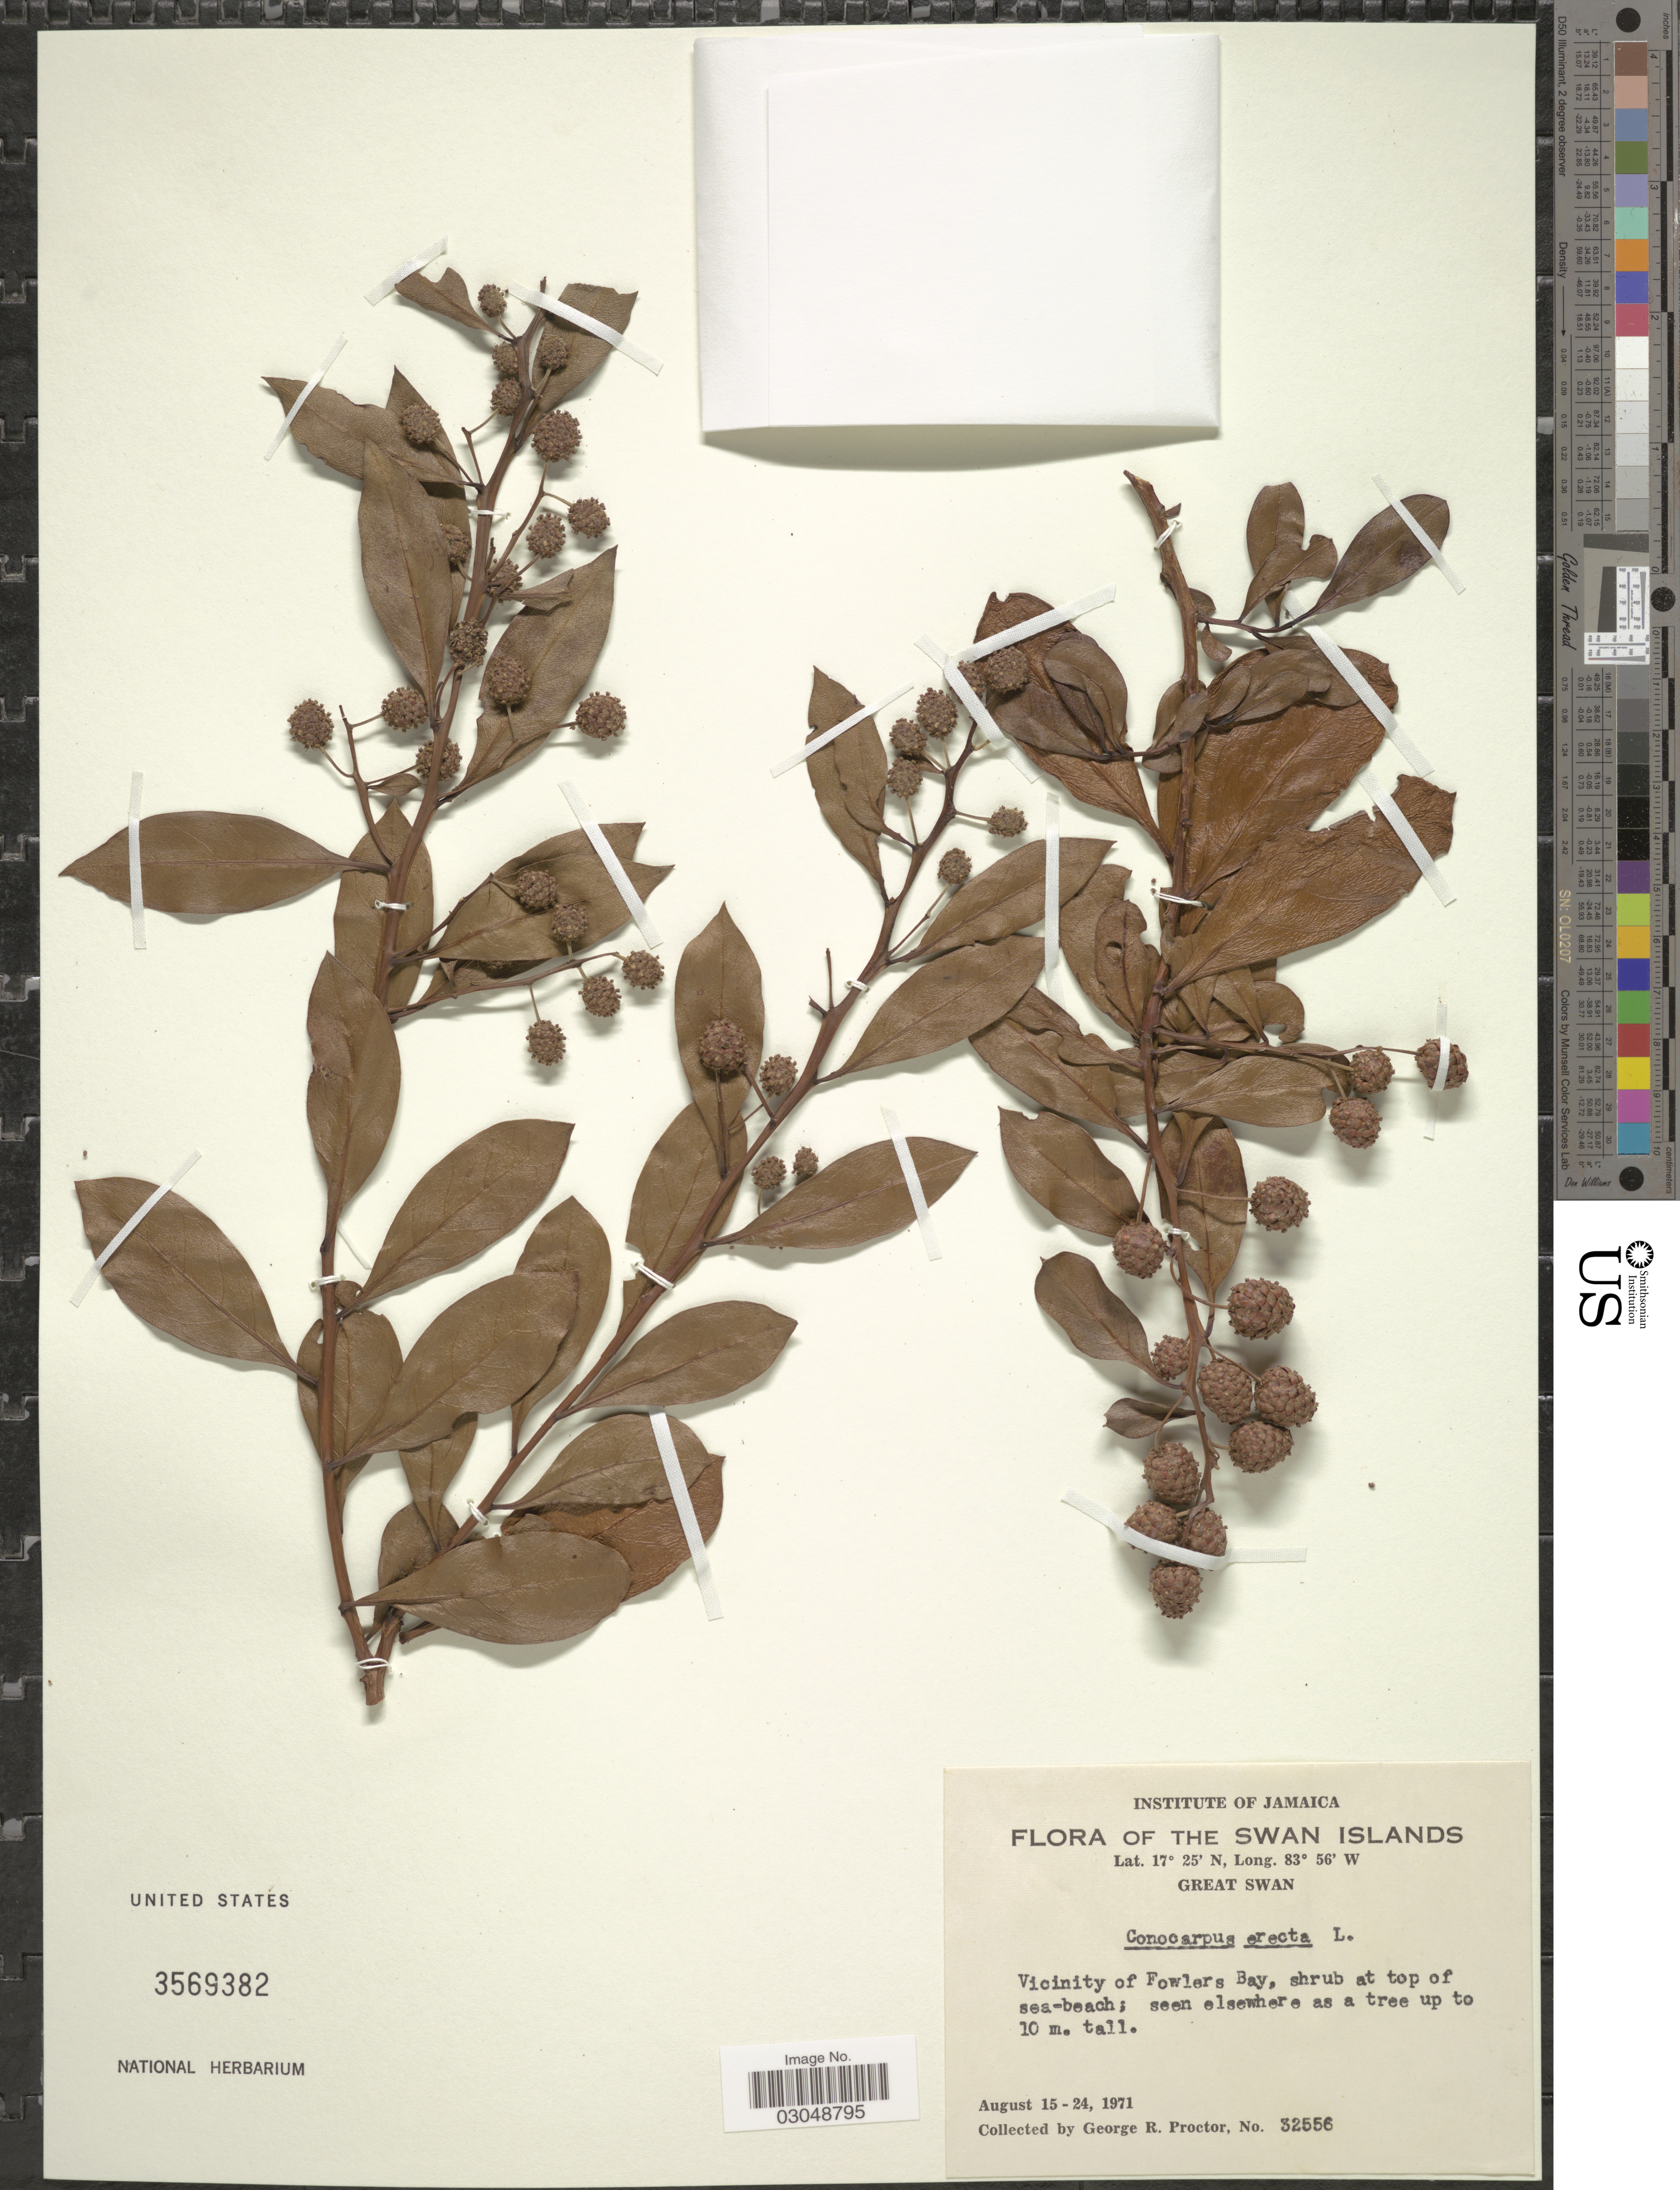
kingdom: Plantae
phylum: Tracheophyta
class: Magnoliopsida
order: Myrtales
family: Combretaceae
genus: Conocarpus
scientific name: Conocarpus erectus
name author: L.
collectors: G. Proctor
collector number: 32556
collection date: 1971-08-15/1971-08-24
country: Honduras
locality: Swan Islands. Great Swan. Vicinity of Fowlers Bay.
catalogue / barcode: US 3569382